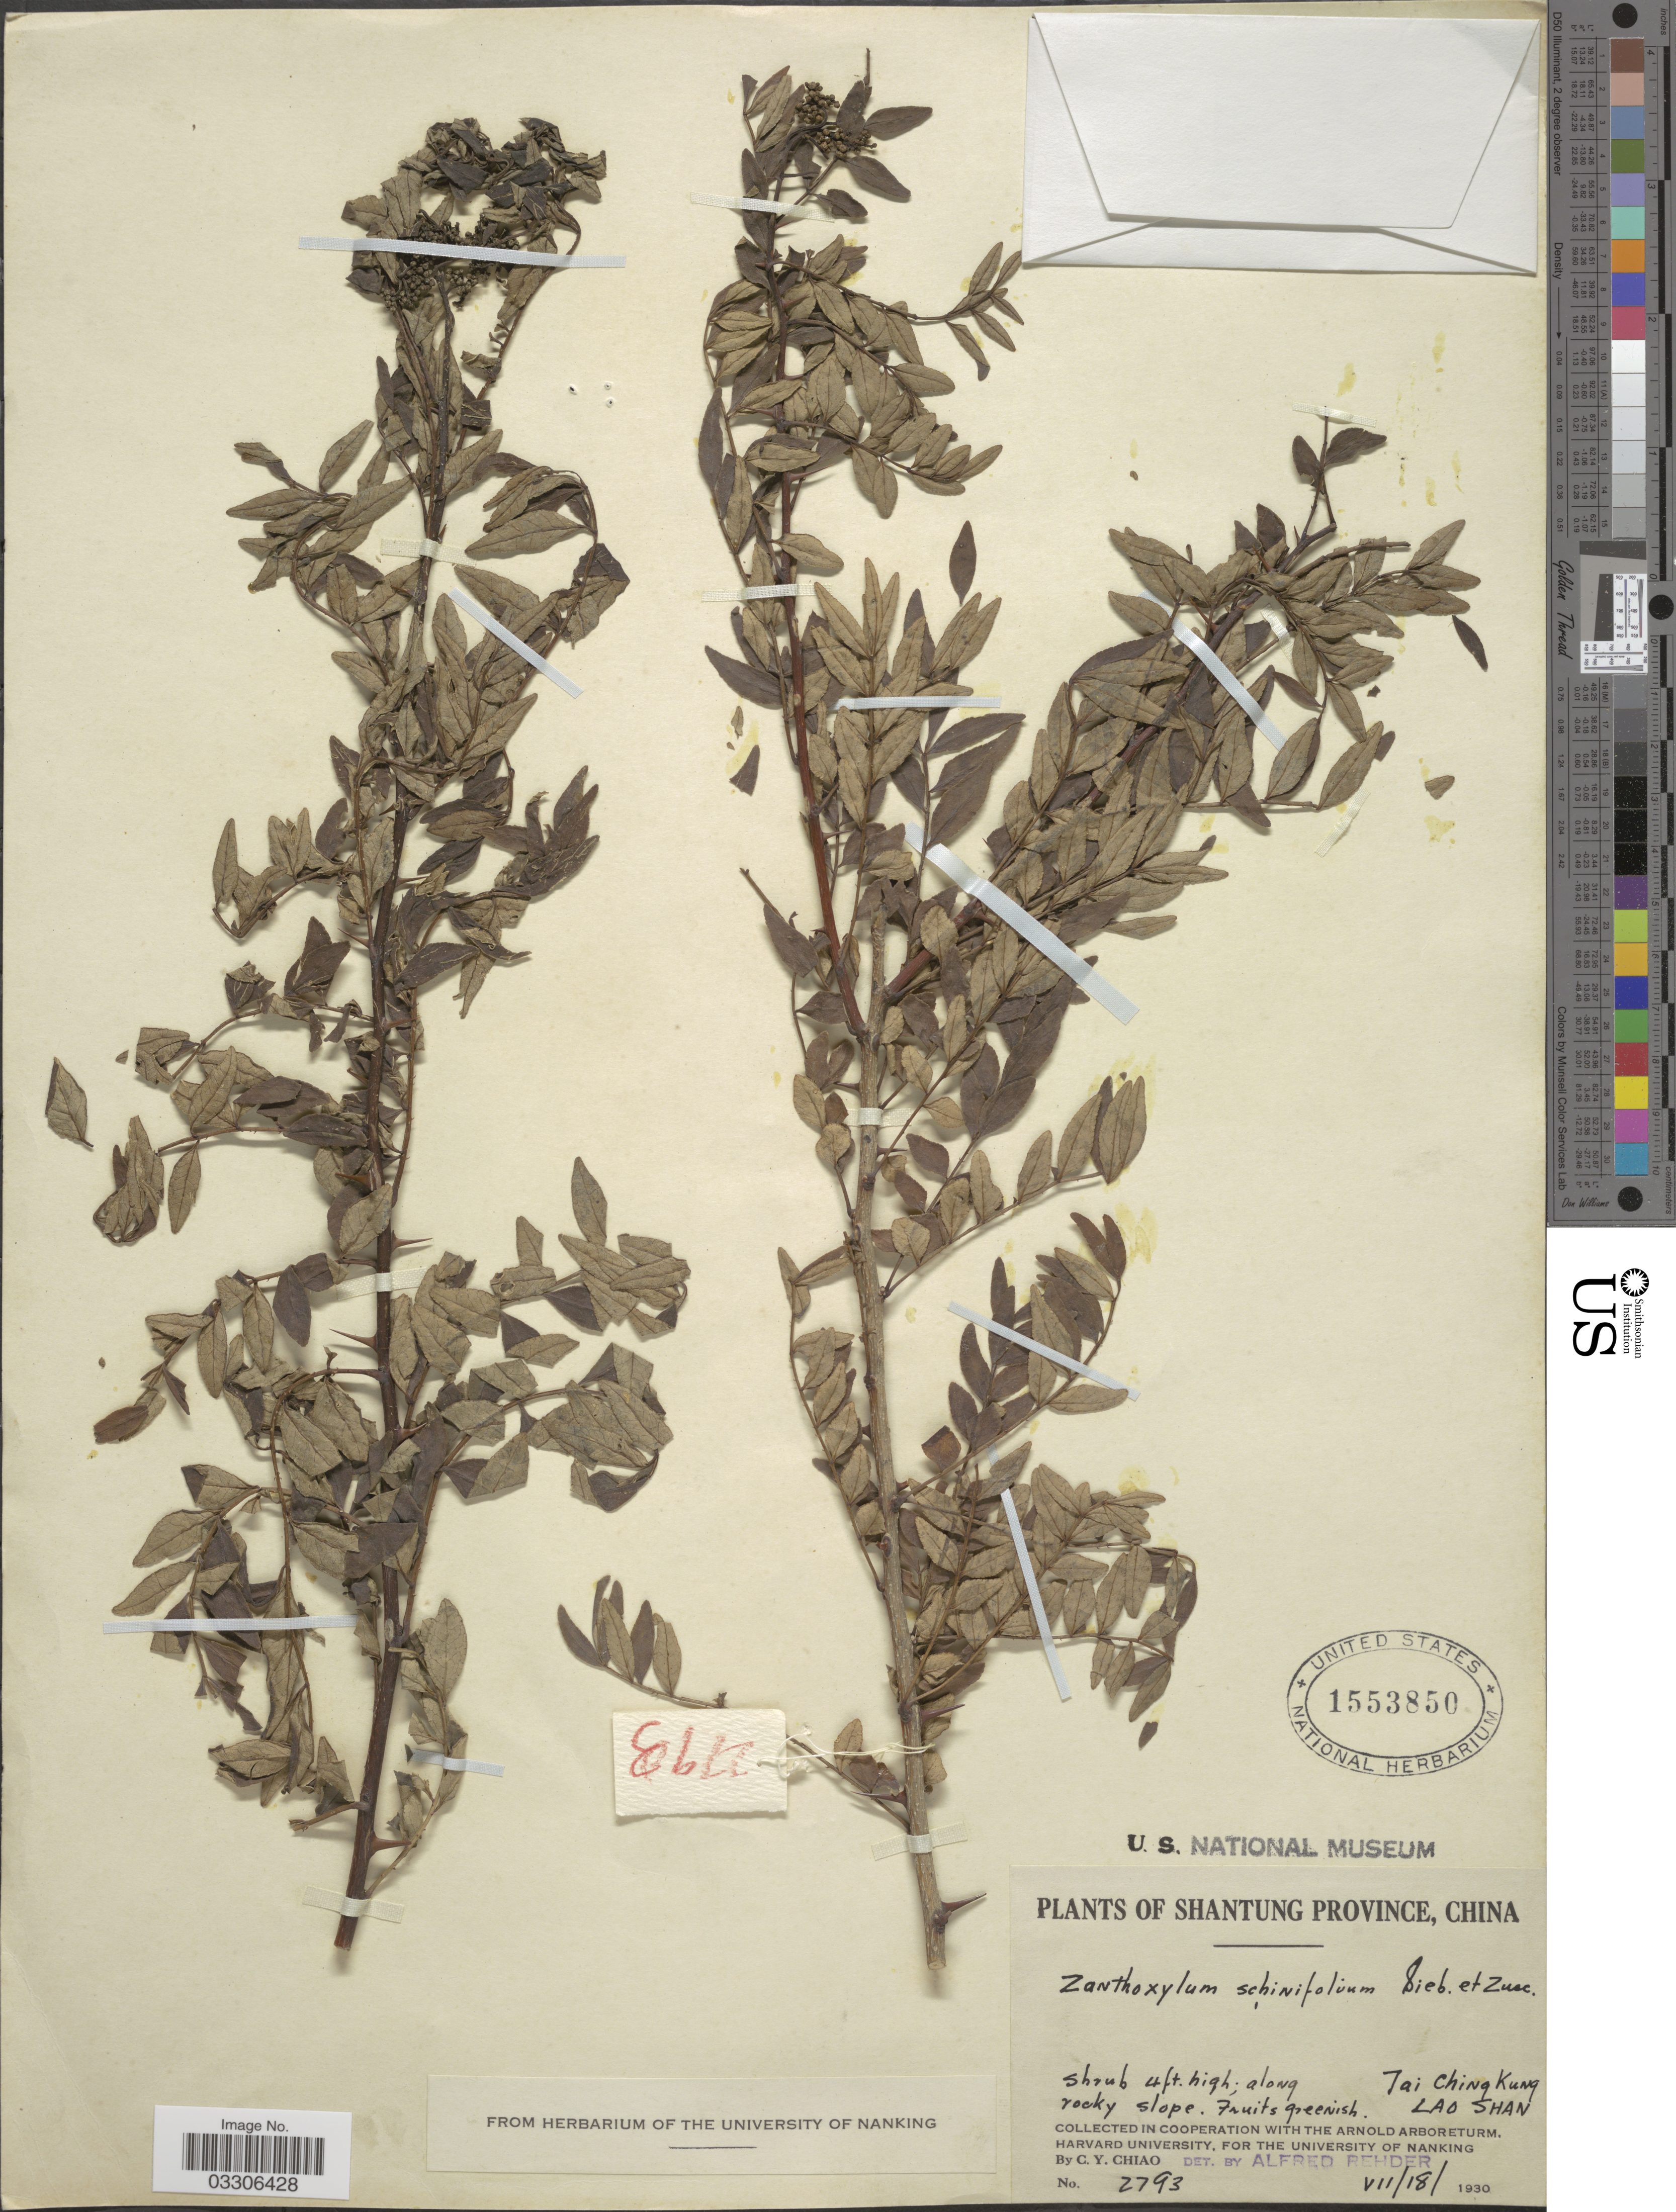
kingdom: Plantae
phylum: Tracheophyta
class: Magnoliopsida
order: Sapindales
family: Rutaceae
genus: Zanthoxylum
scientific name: Zanthoxylum schinifolium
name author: Siebold & Zucc.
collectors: C. Y. Chiao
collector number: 2793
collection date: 1930-07-18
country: China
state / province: Shandong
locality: Shantung Province. Tai Ching Kung. Lao Shan.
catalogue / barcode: US 1553850